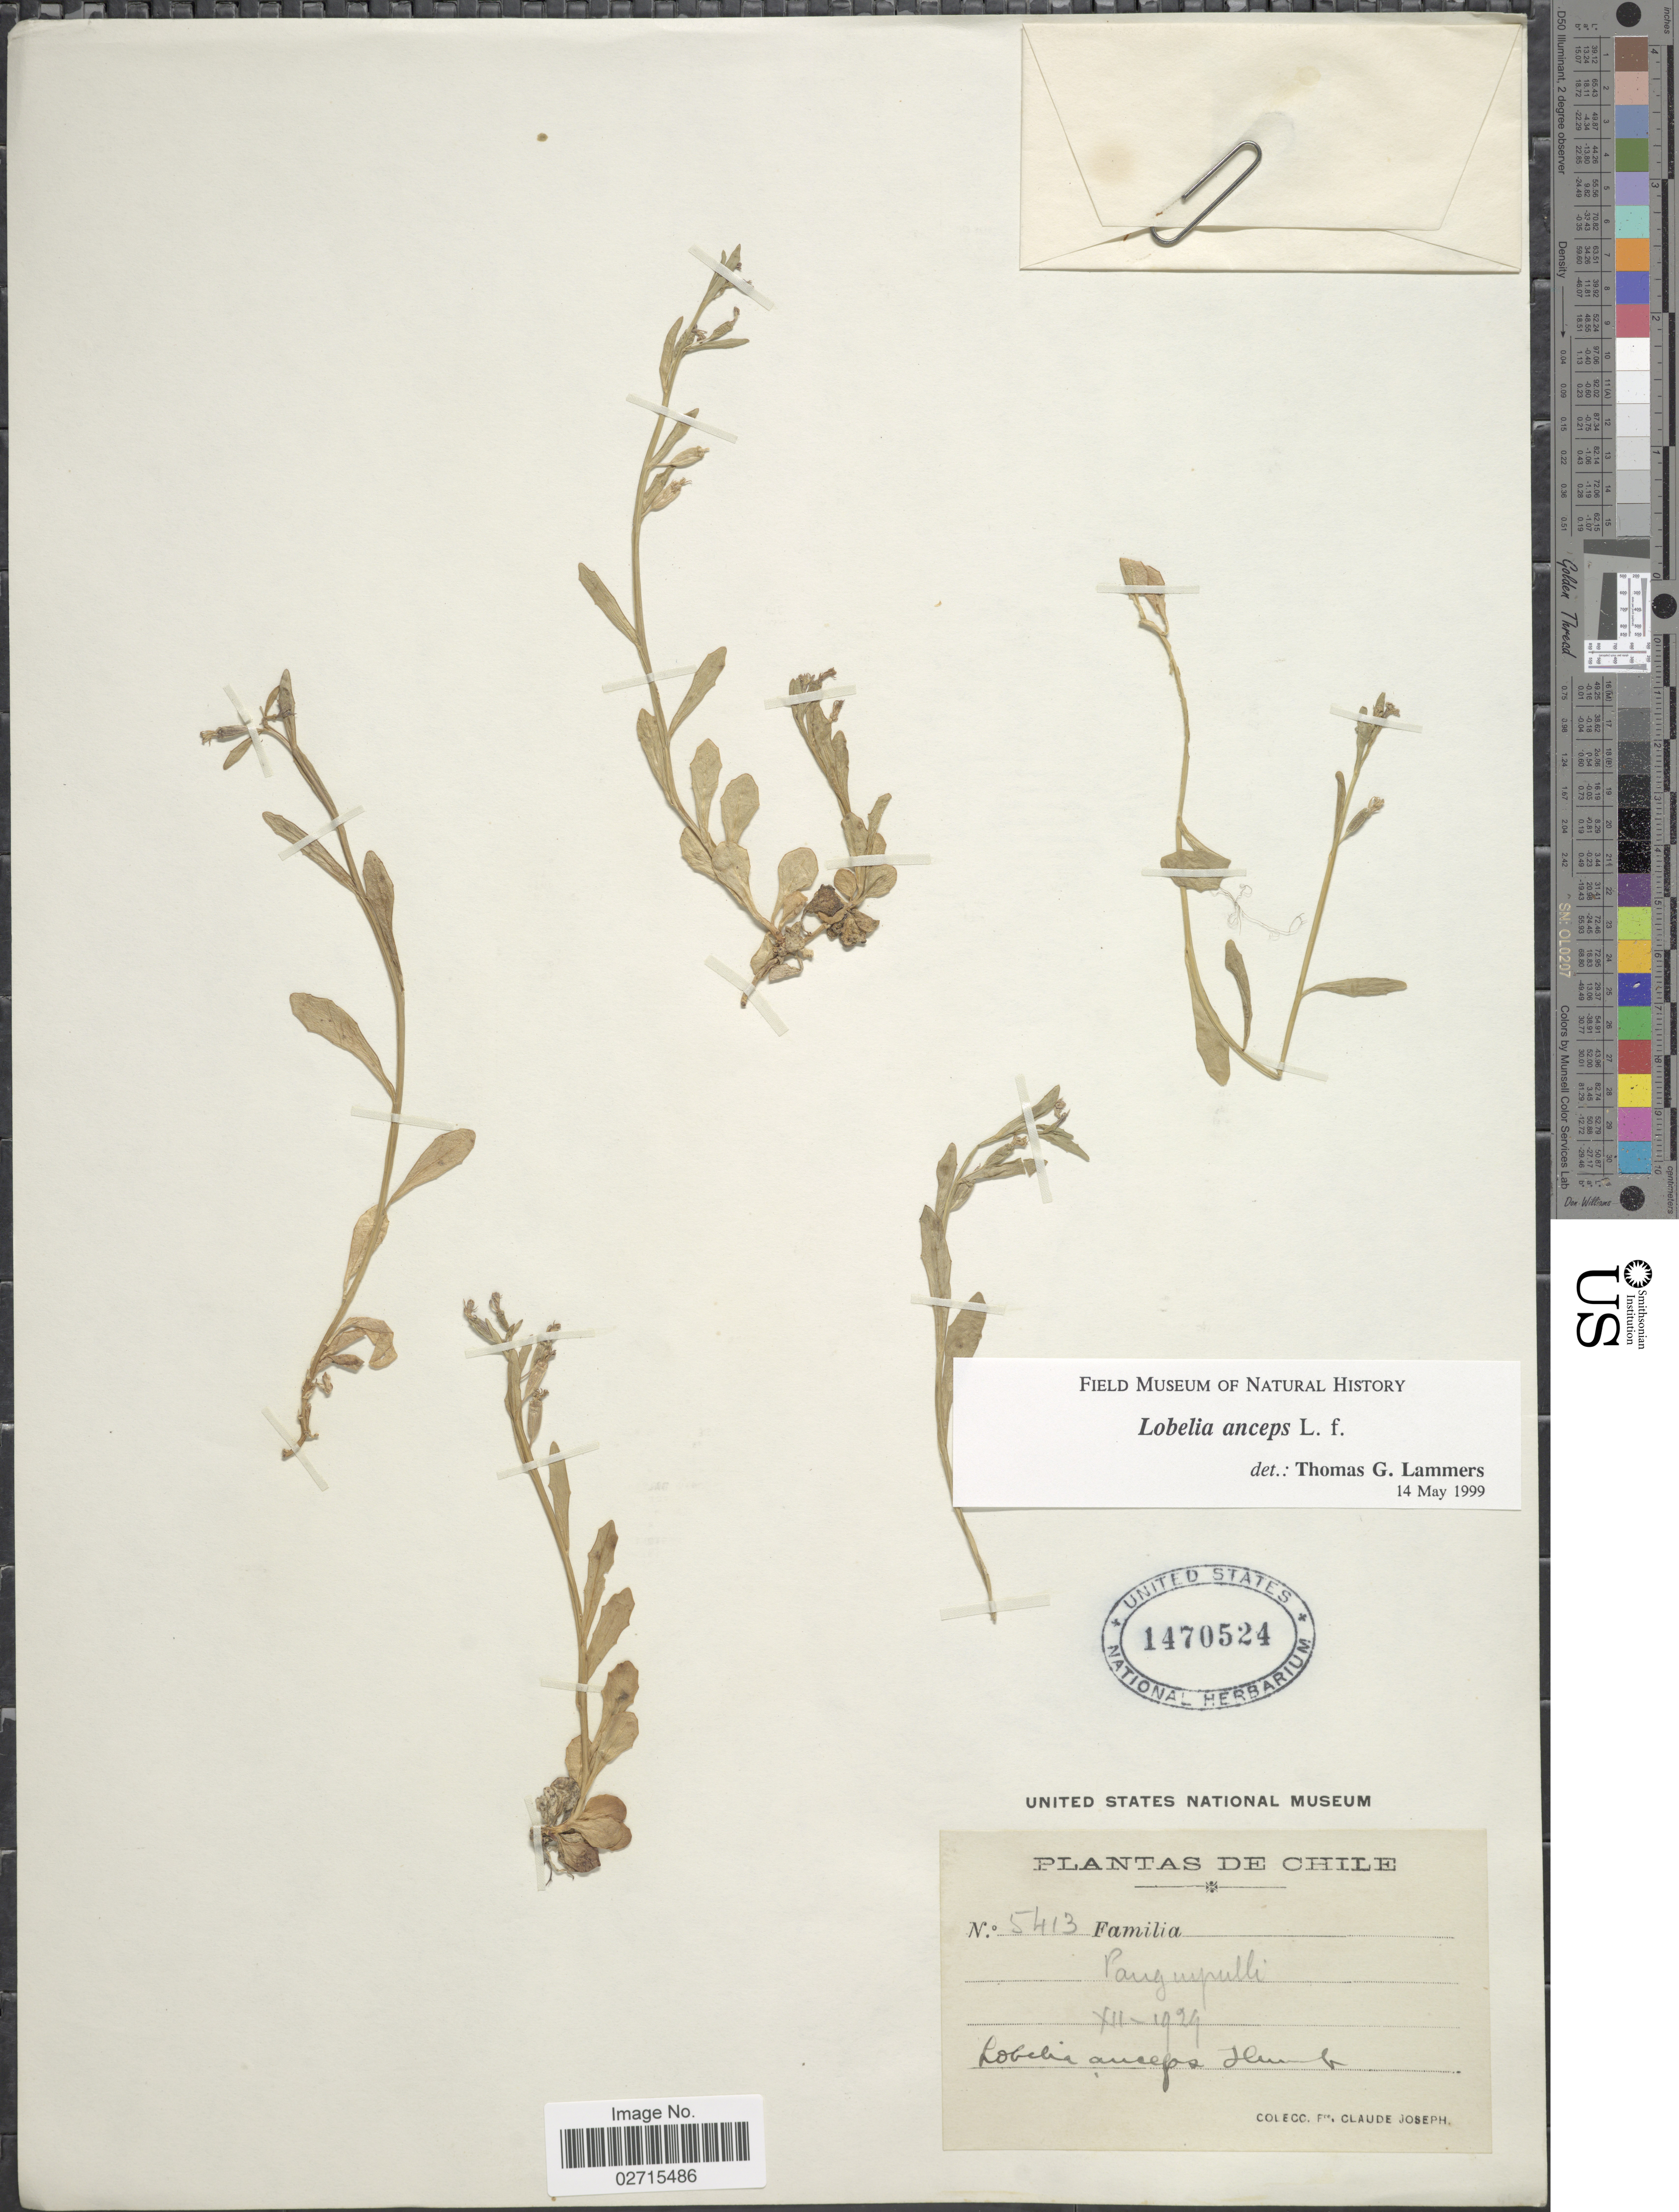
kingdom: Plantae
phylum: Tracheophyta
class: Magnoliopsida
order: Asterales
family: Campanulaceae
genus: Lobelia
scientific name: Lobelia anceps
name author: L. f.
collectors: Bro. Claude-Joseph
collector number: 5413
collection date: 1929-12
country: Chile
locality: Panguipulli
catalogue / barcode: US 1470524